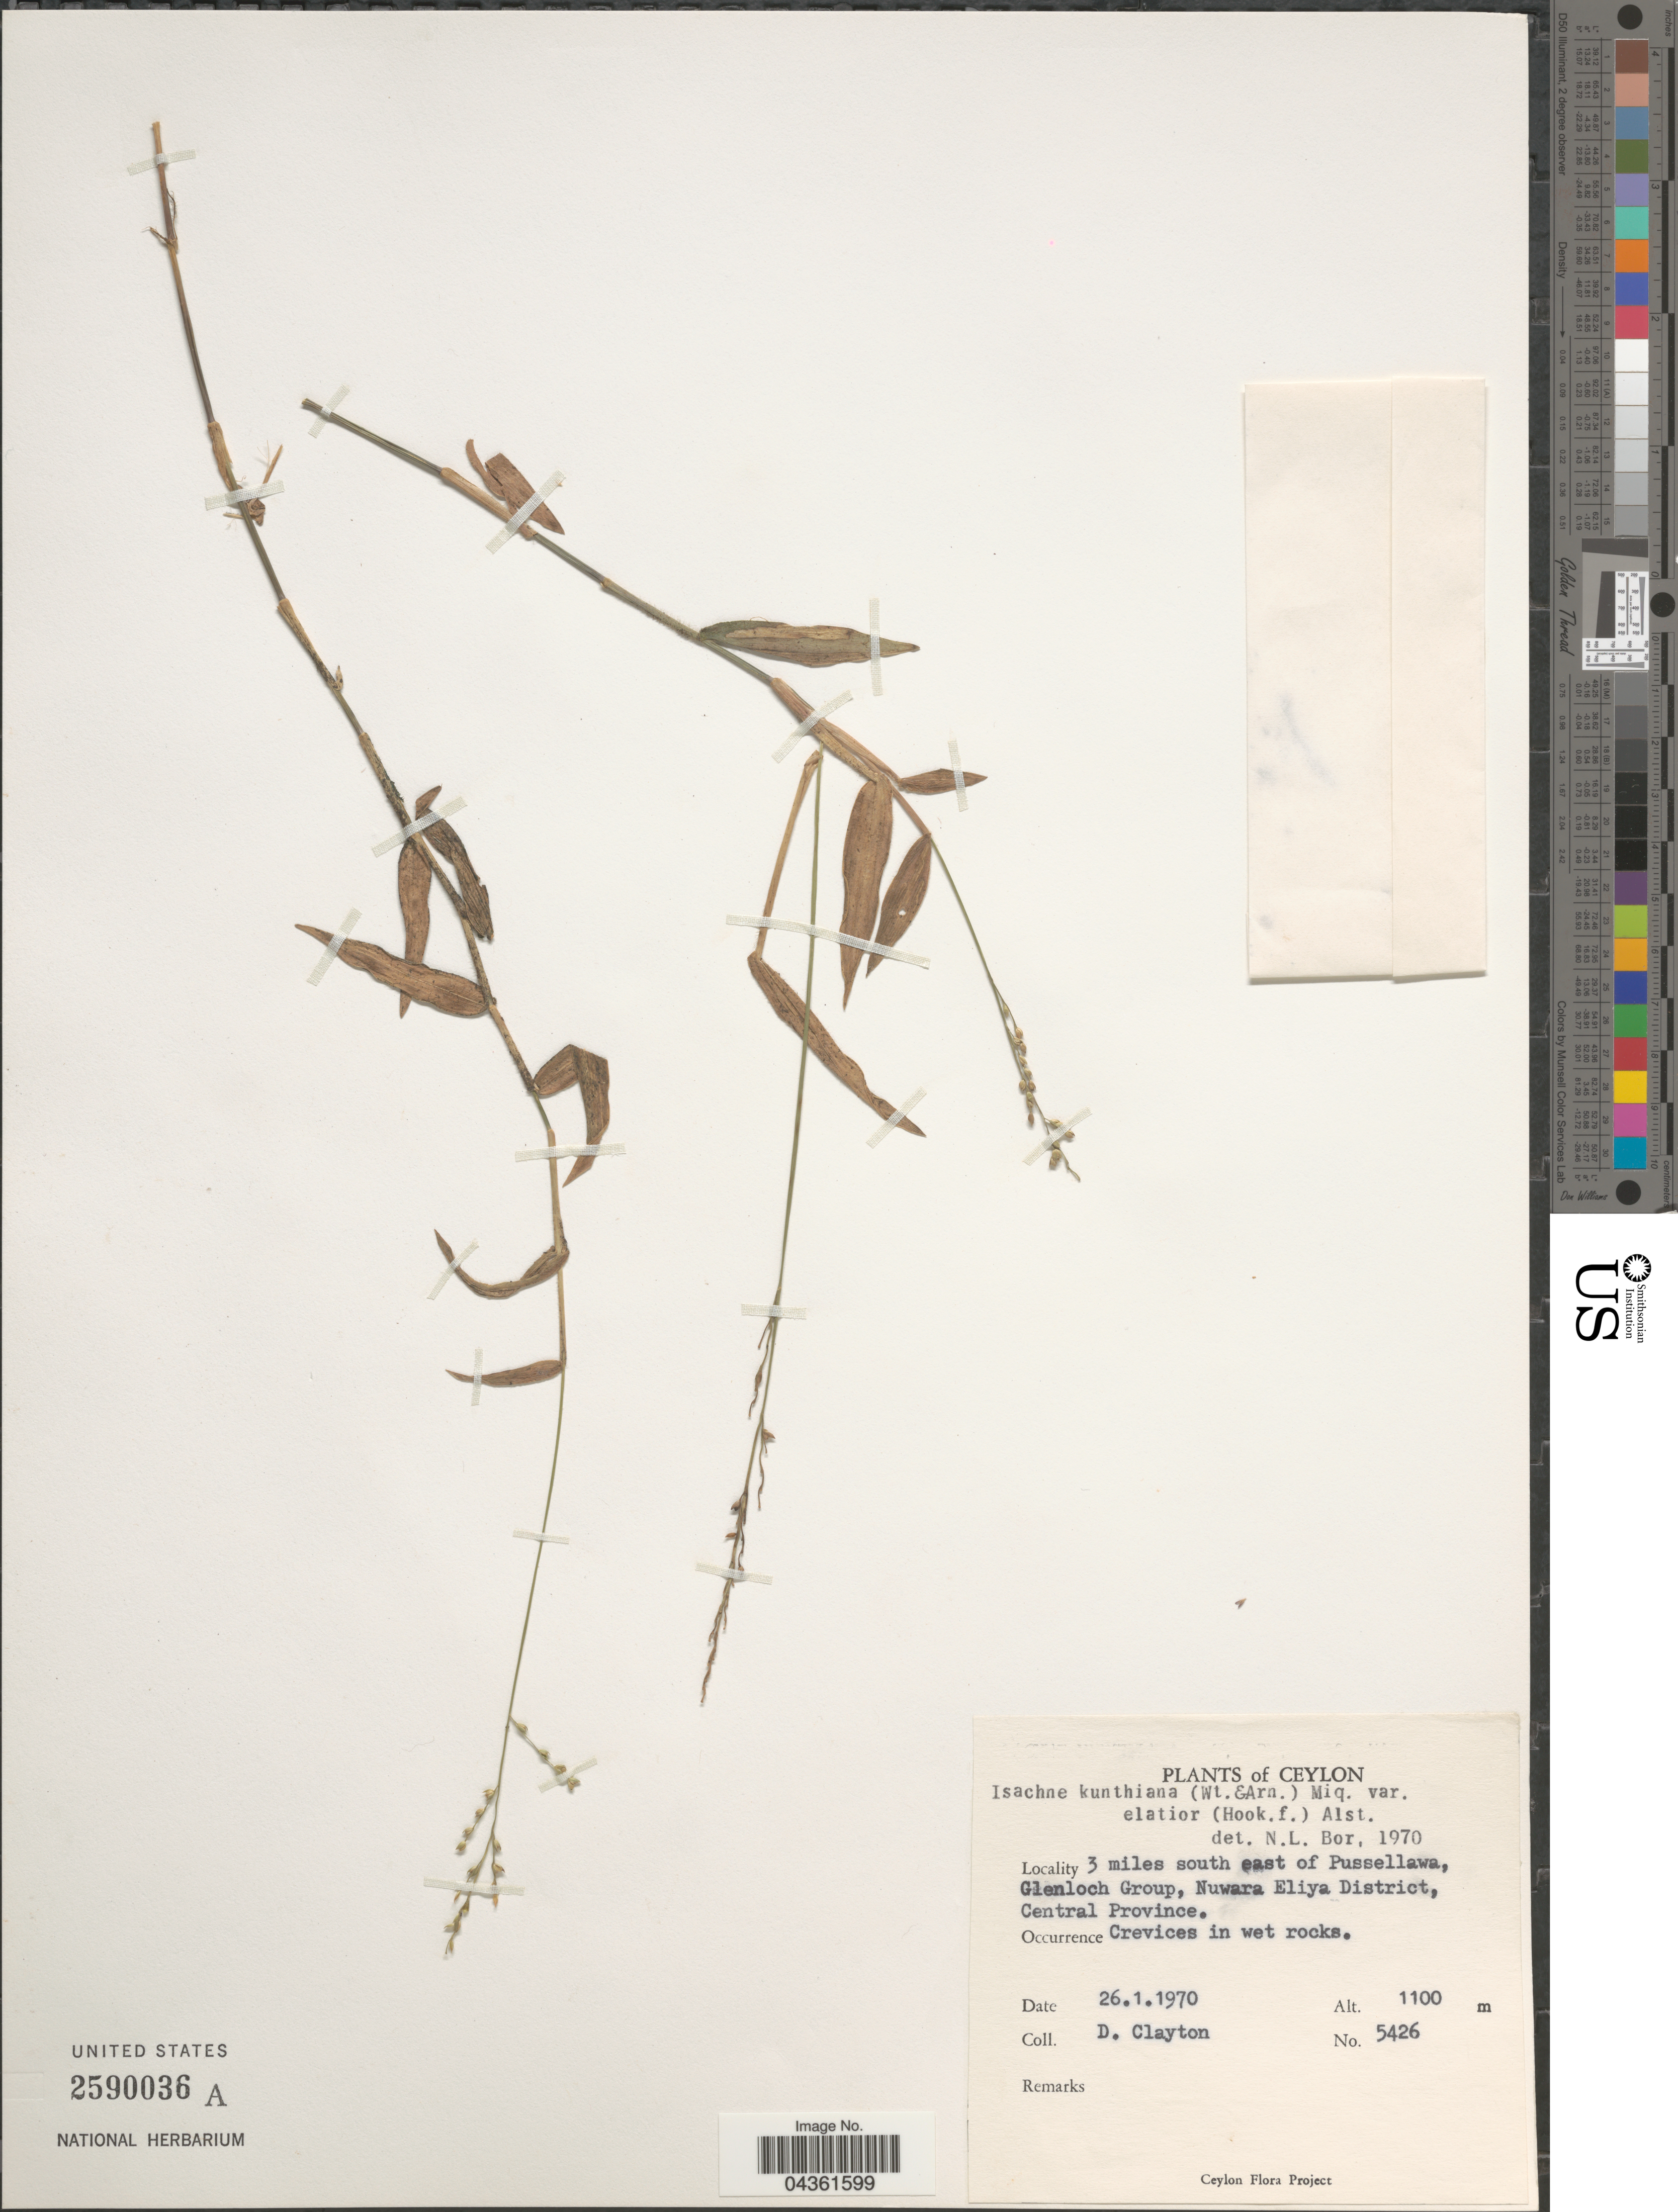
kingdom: Plantae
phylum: Tracheophyta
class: Liliopsida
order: Poales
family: Poaceae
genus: Isachne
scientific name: Isachne kunthiana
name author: (Wight & Arn. ex Steud.) Miq.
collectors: D. Clayton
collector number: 5426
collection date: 1970-01-26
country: Sri Lanka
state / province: Central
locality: Ceylon. 3 miles south east of Pussellawa, Glenloch Group, Nuwara Eliya District.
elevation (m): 1100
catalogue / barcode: US 2590036A